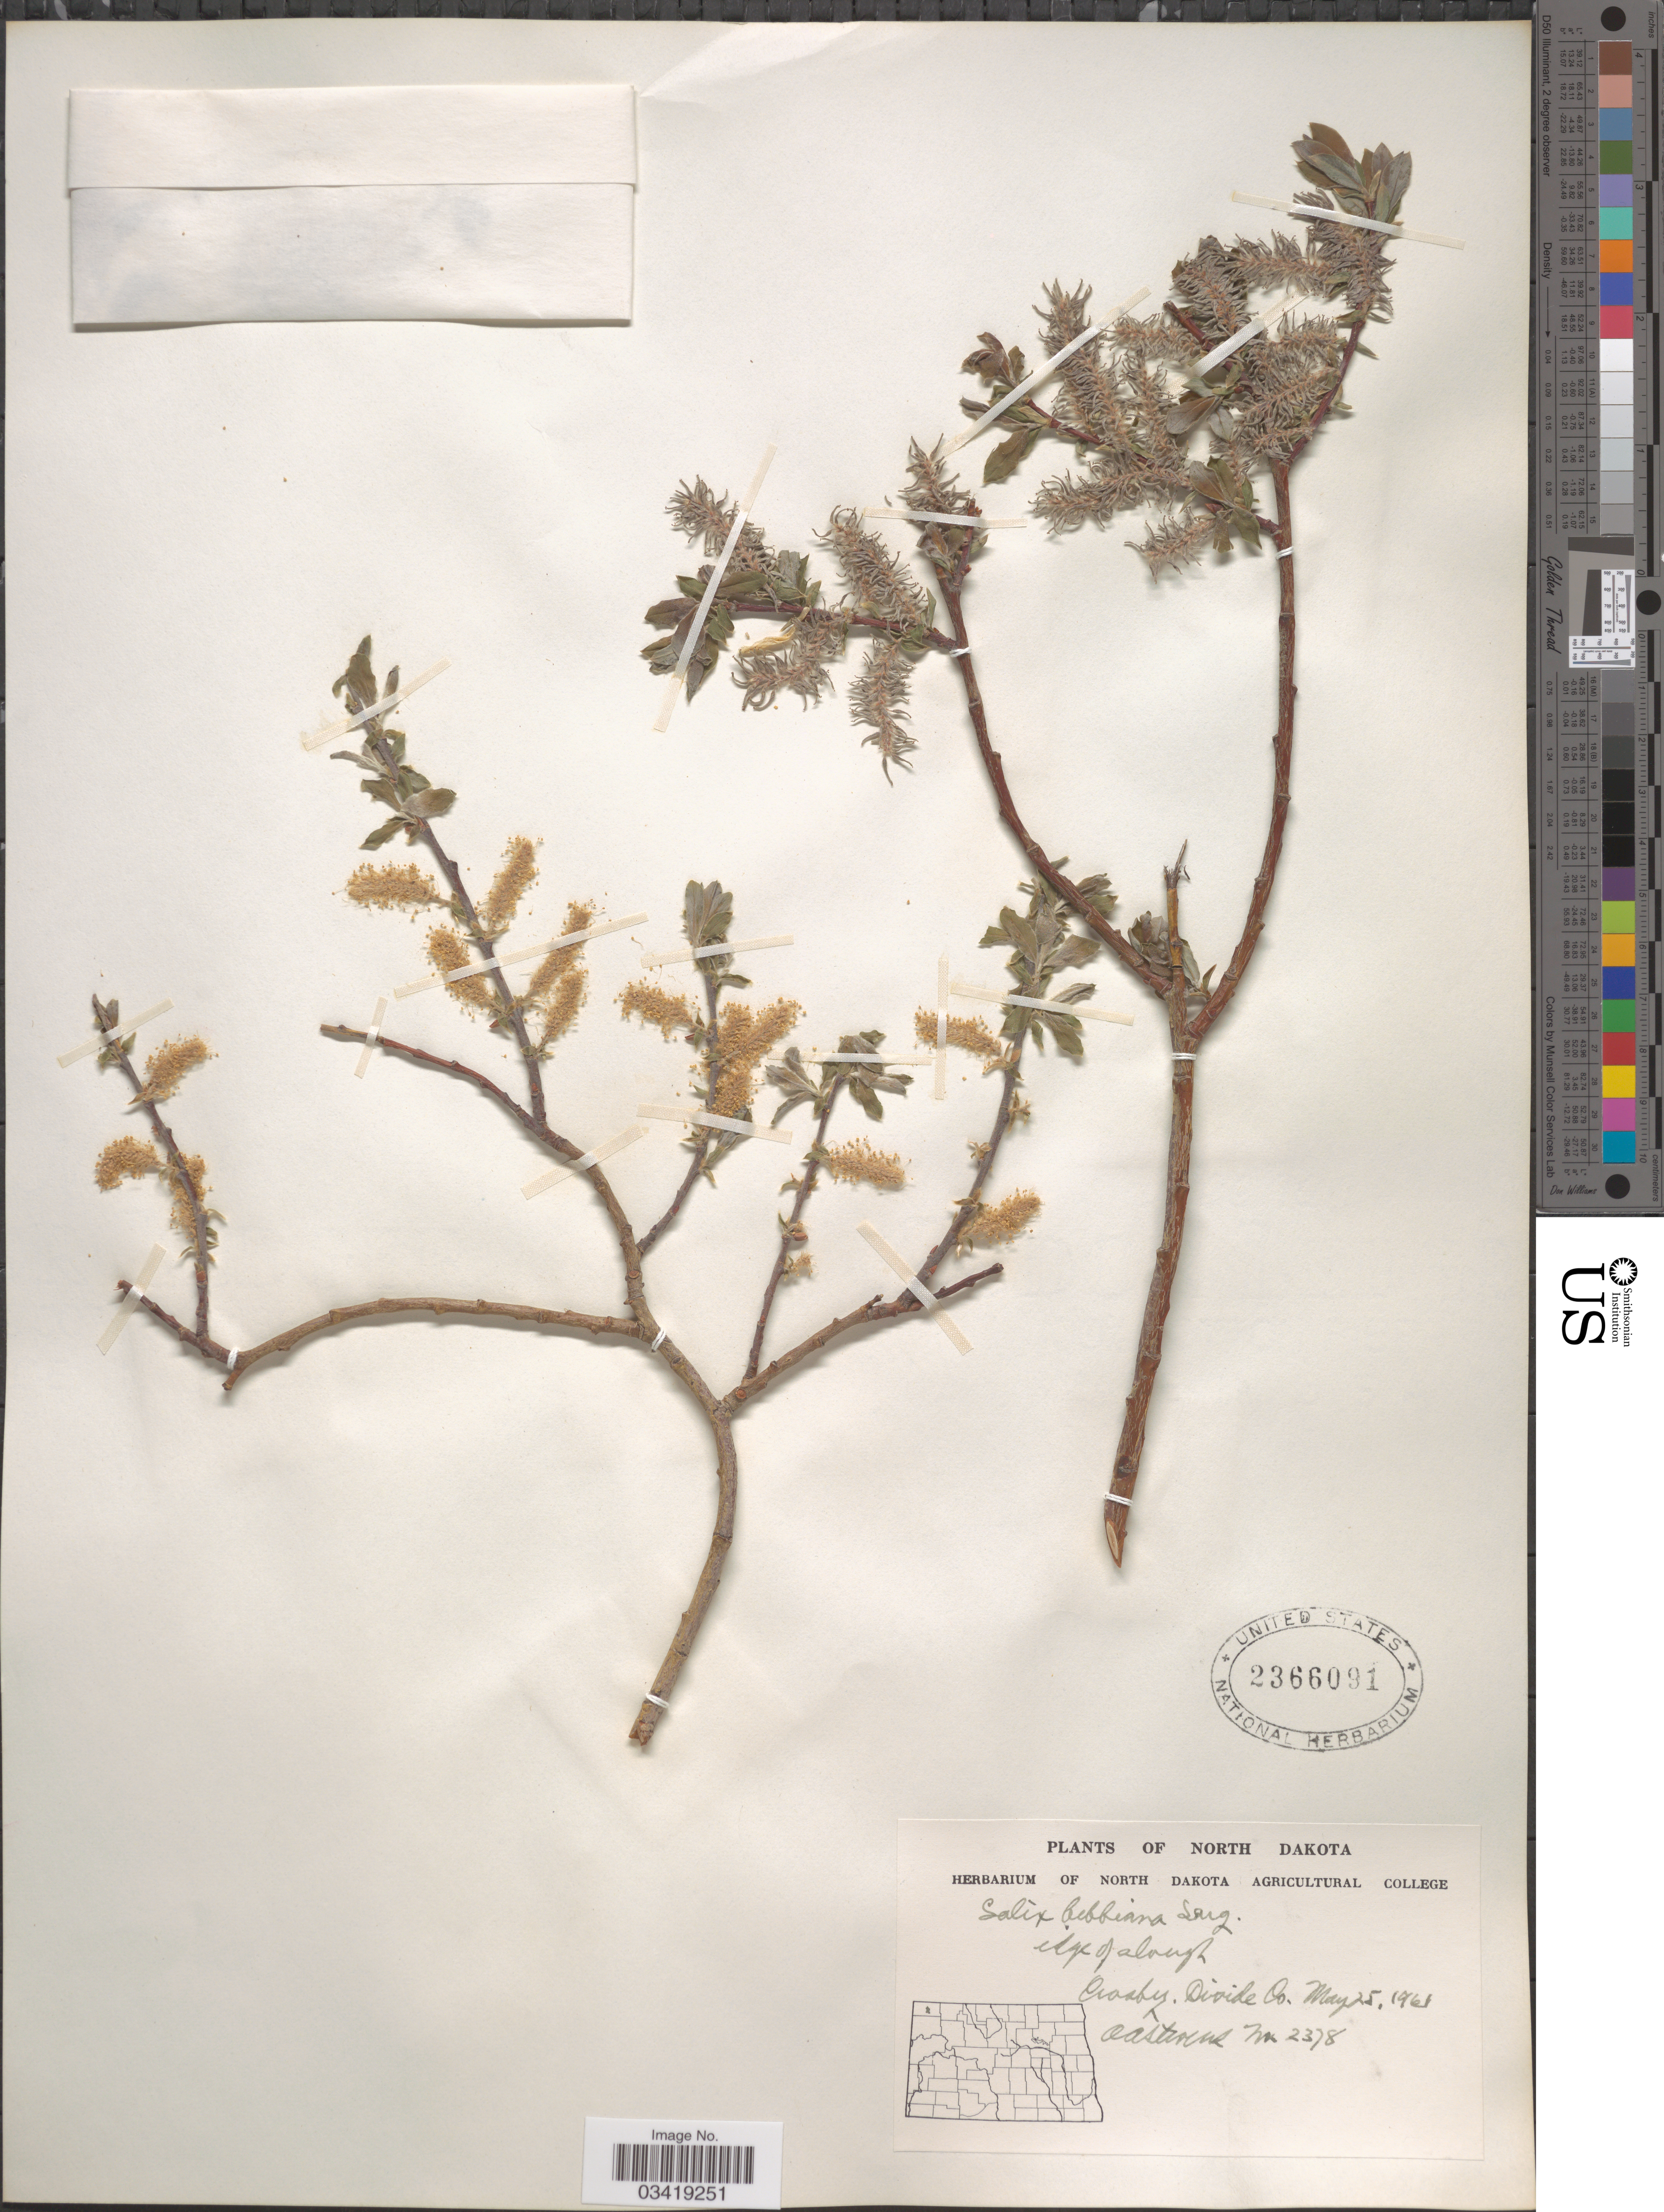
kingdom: Plantae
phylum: Tracheophyta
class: Magnoliopsida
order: Malpighiales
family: Salicaceae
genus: Salix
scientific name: Salix bebbiana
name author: Sarg.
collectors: O. A. Stevens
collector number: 2378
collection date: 1961-05-25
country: United States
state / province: North Dakota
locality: Crosby. Divide Co.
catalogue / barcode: US 2366091